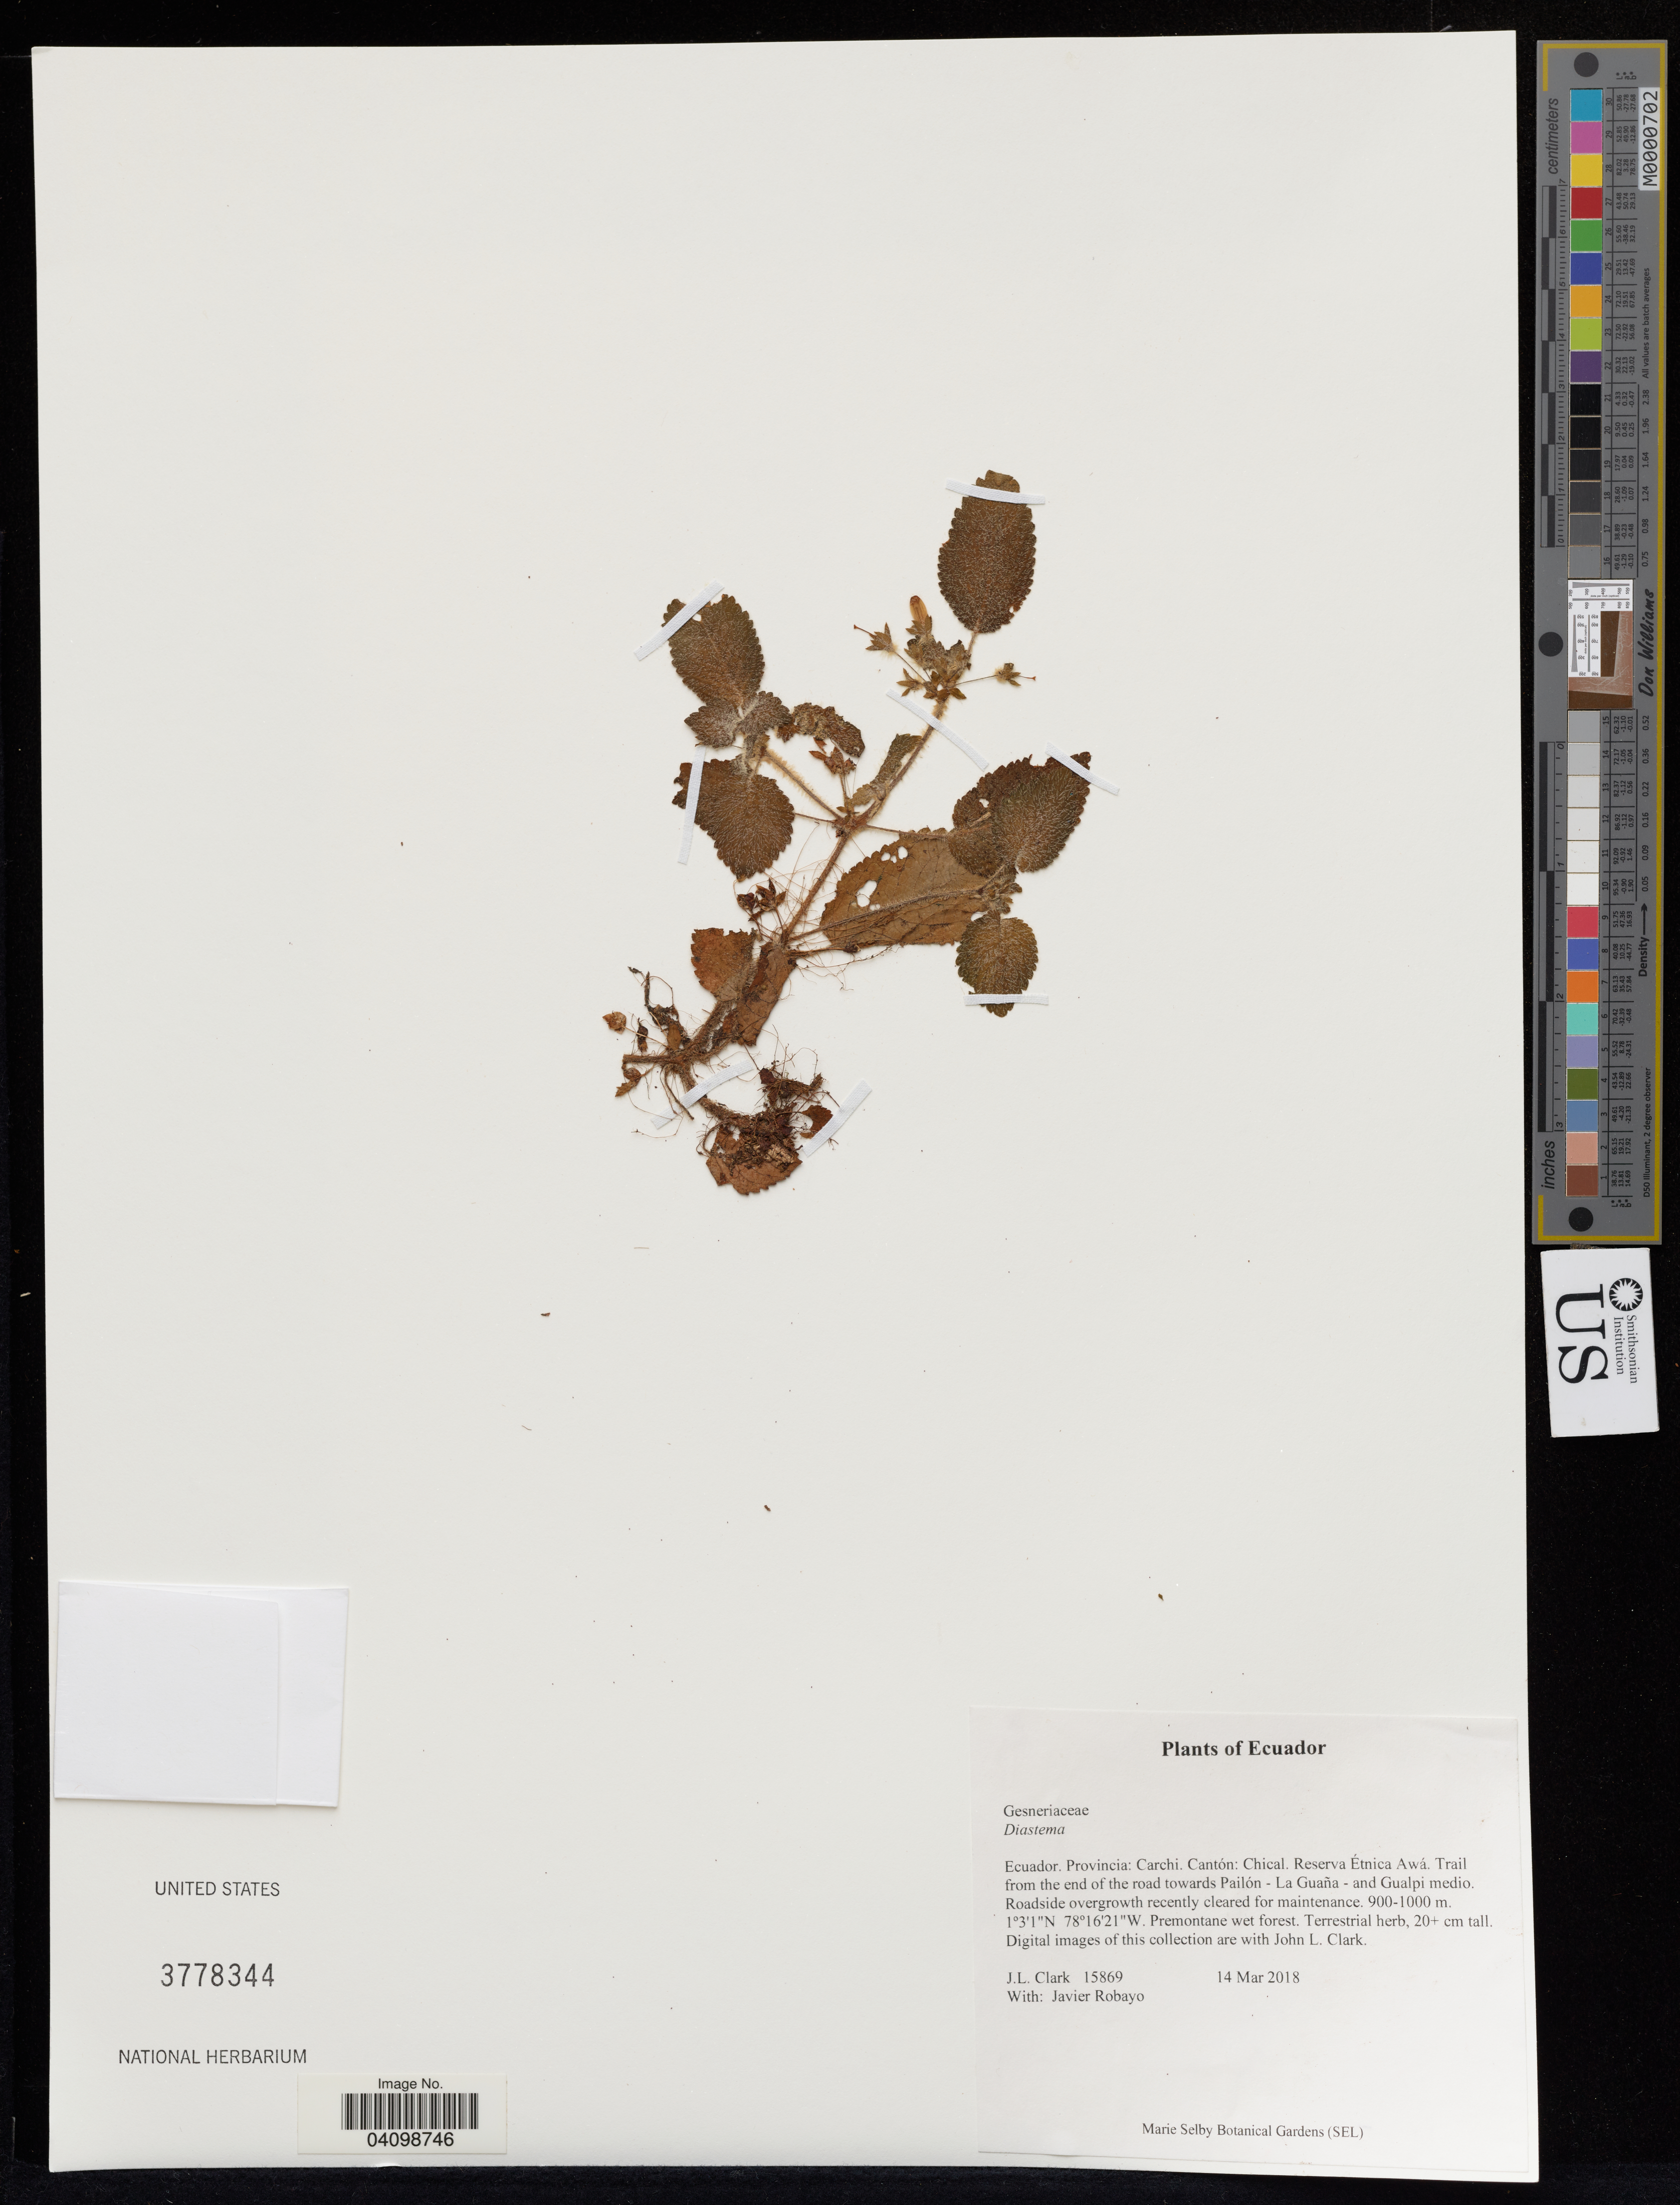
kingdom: Plantae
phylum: Tracheophyta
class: Magnoliopsida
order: Lamiales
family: Gesneriaceae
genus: Diastema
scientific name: Diastema sp.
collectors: J. Clark & J. Robayo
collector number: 15869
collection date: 2018-03-14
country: Ecuador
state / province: Carchi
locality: Cantón: Chical, Reserva Étnica Awá, Trail from the end of the road towards Pailón - La Guaña - and Gualpi medio, Roadside overgrowth recently cleared for maintenance.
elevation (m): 900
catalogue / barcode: US 3778344